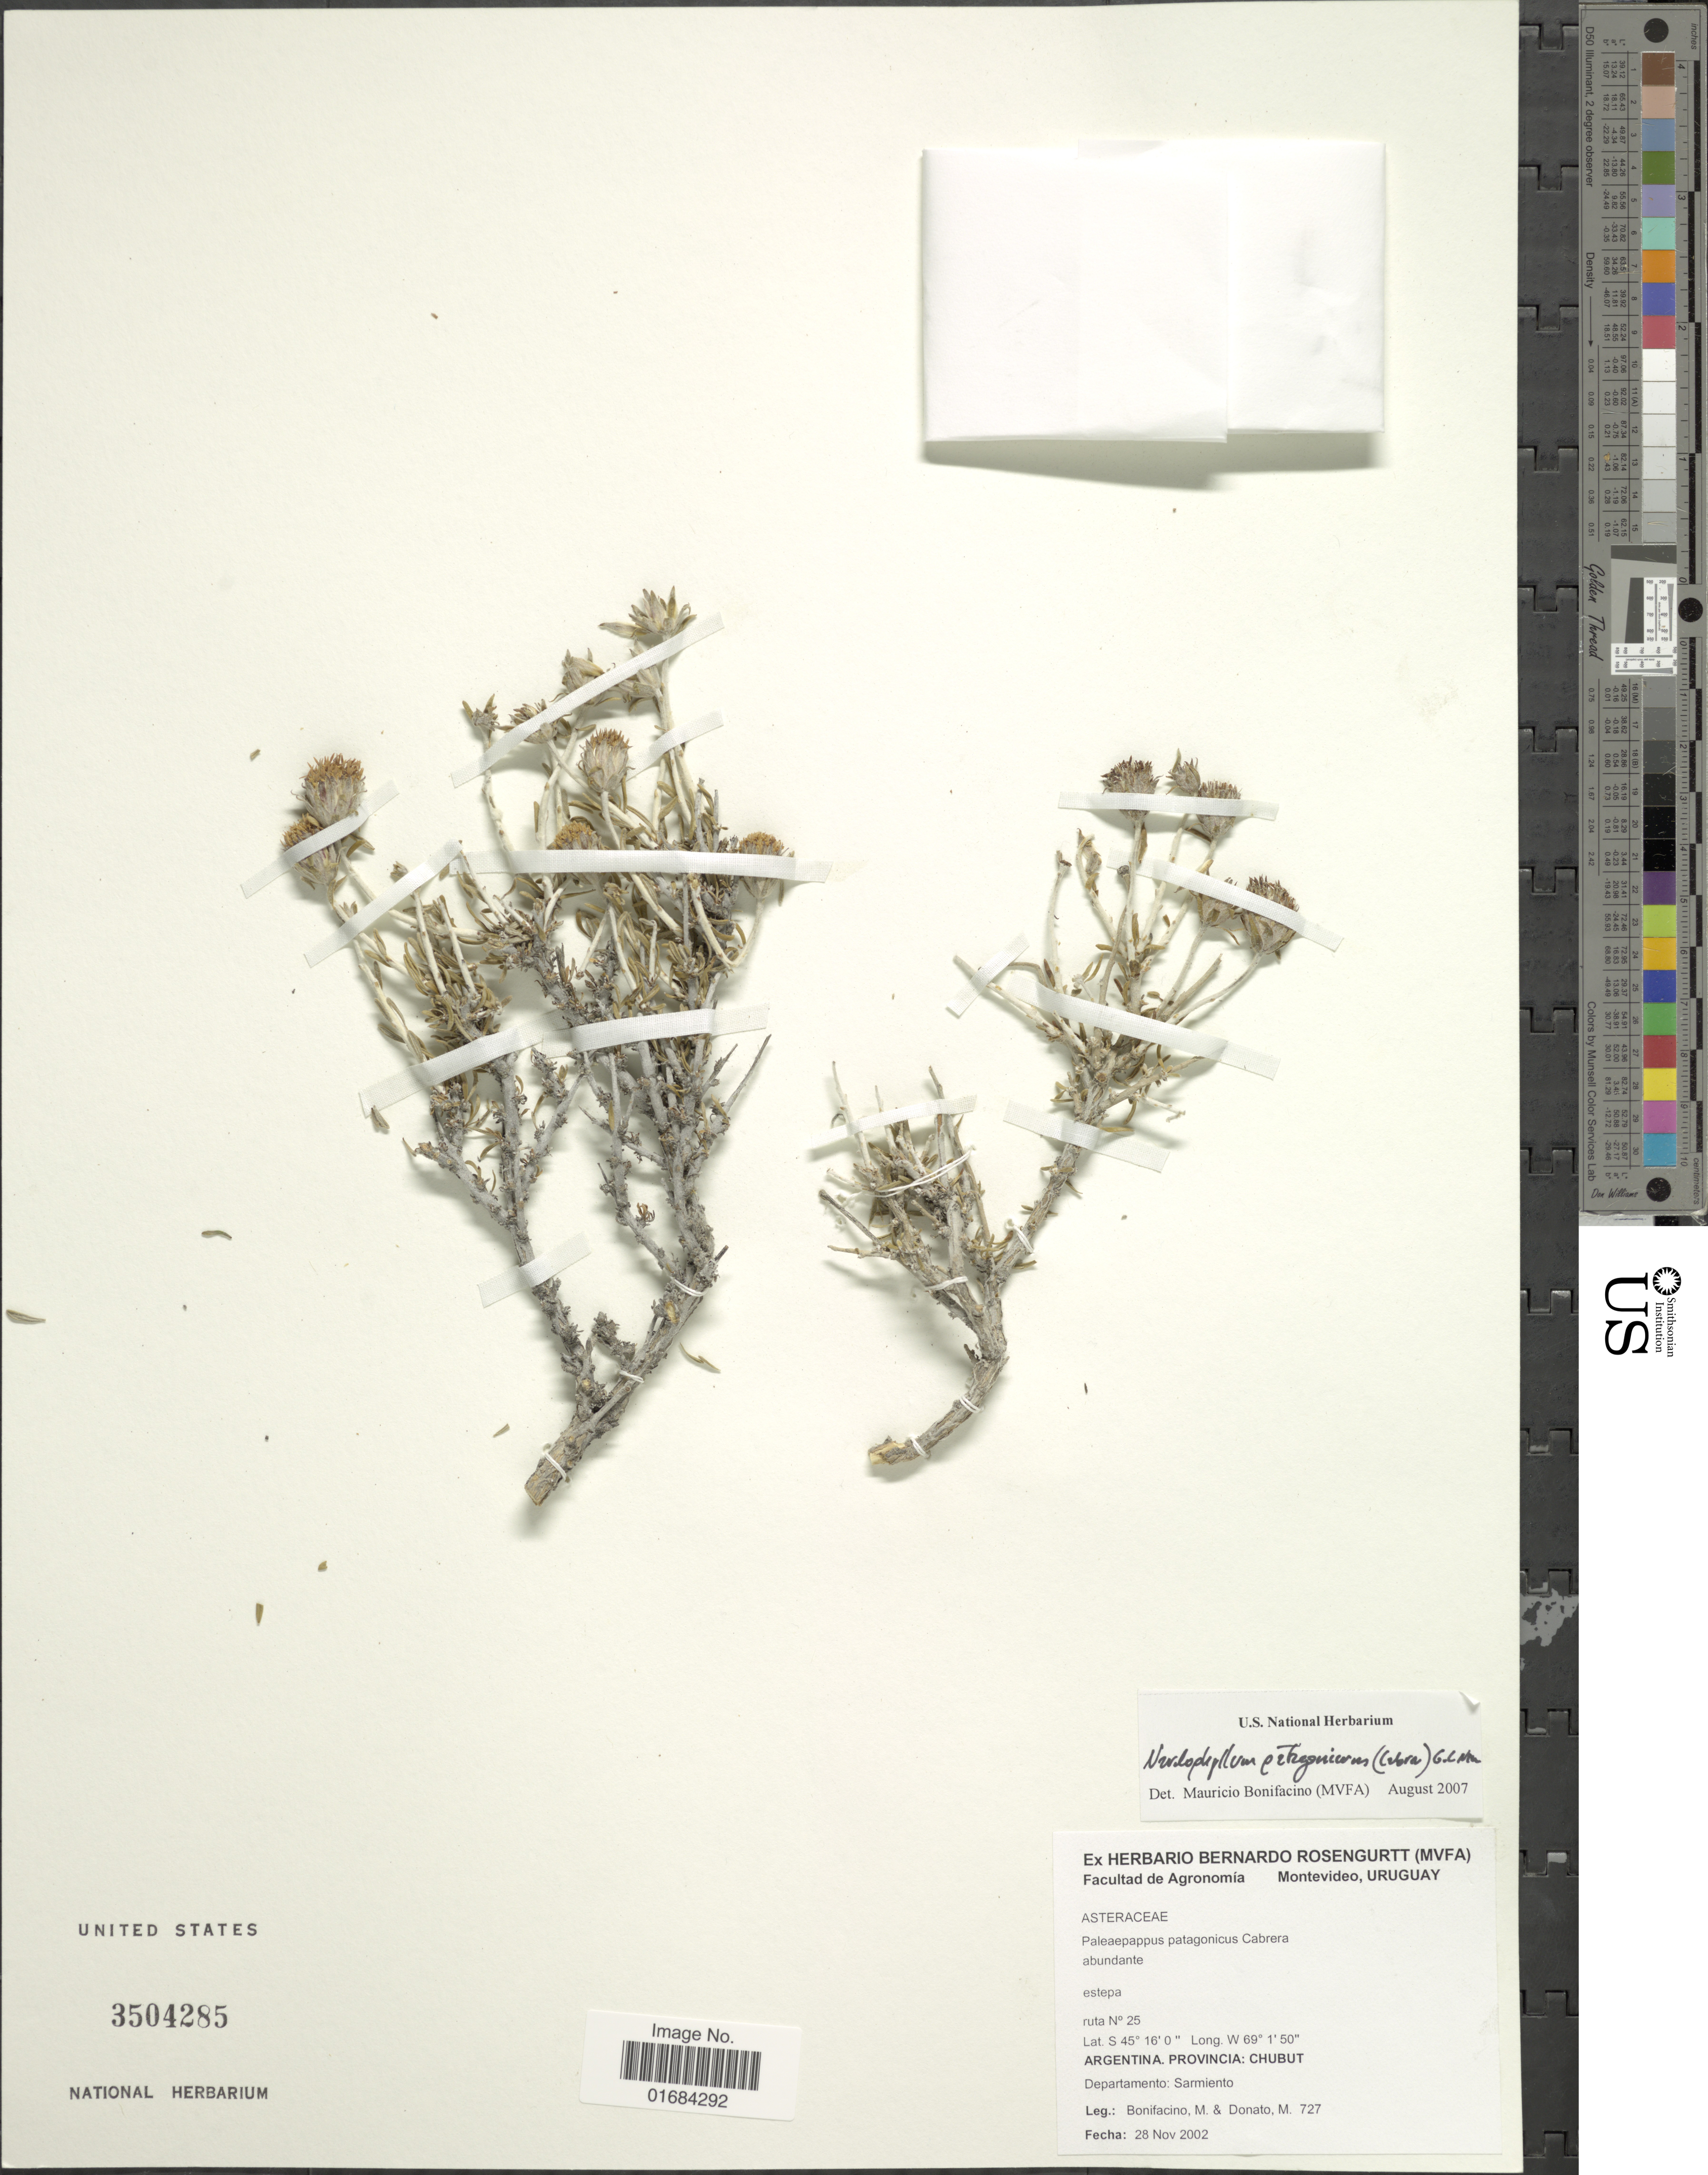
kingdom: Plantae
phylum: Tracheophyta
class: Magnoliopsida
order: Asterales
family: Asteraceae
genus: Nardophyllum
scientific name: Nardophyllum patagonicum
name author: (Cabrera) G.L. Nesom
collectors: M. Bonifacino & M. Donato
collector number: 0727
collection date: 2002-11-28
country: Argentina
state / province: Chubut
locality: Ruta no 25, Departamento Sarmiento.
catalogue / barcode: US 3504285